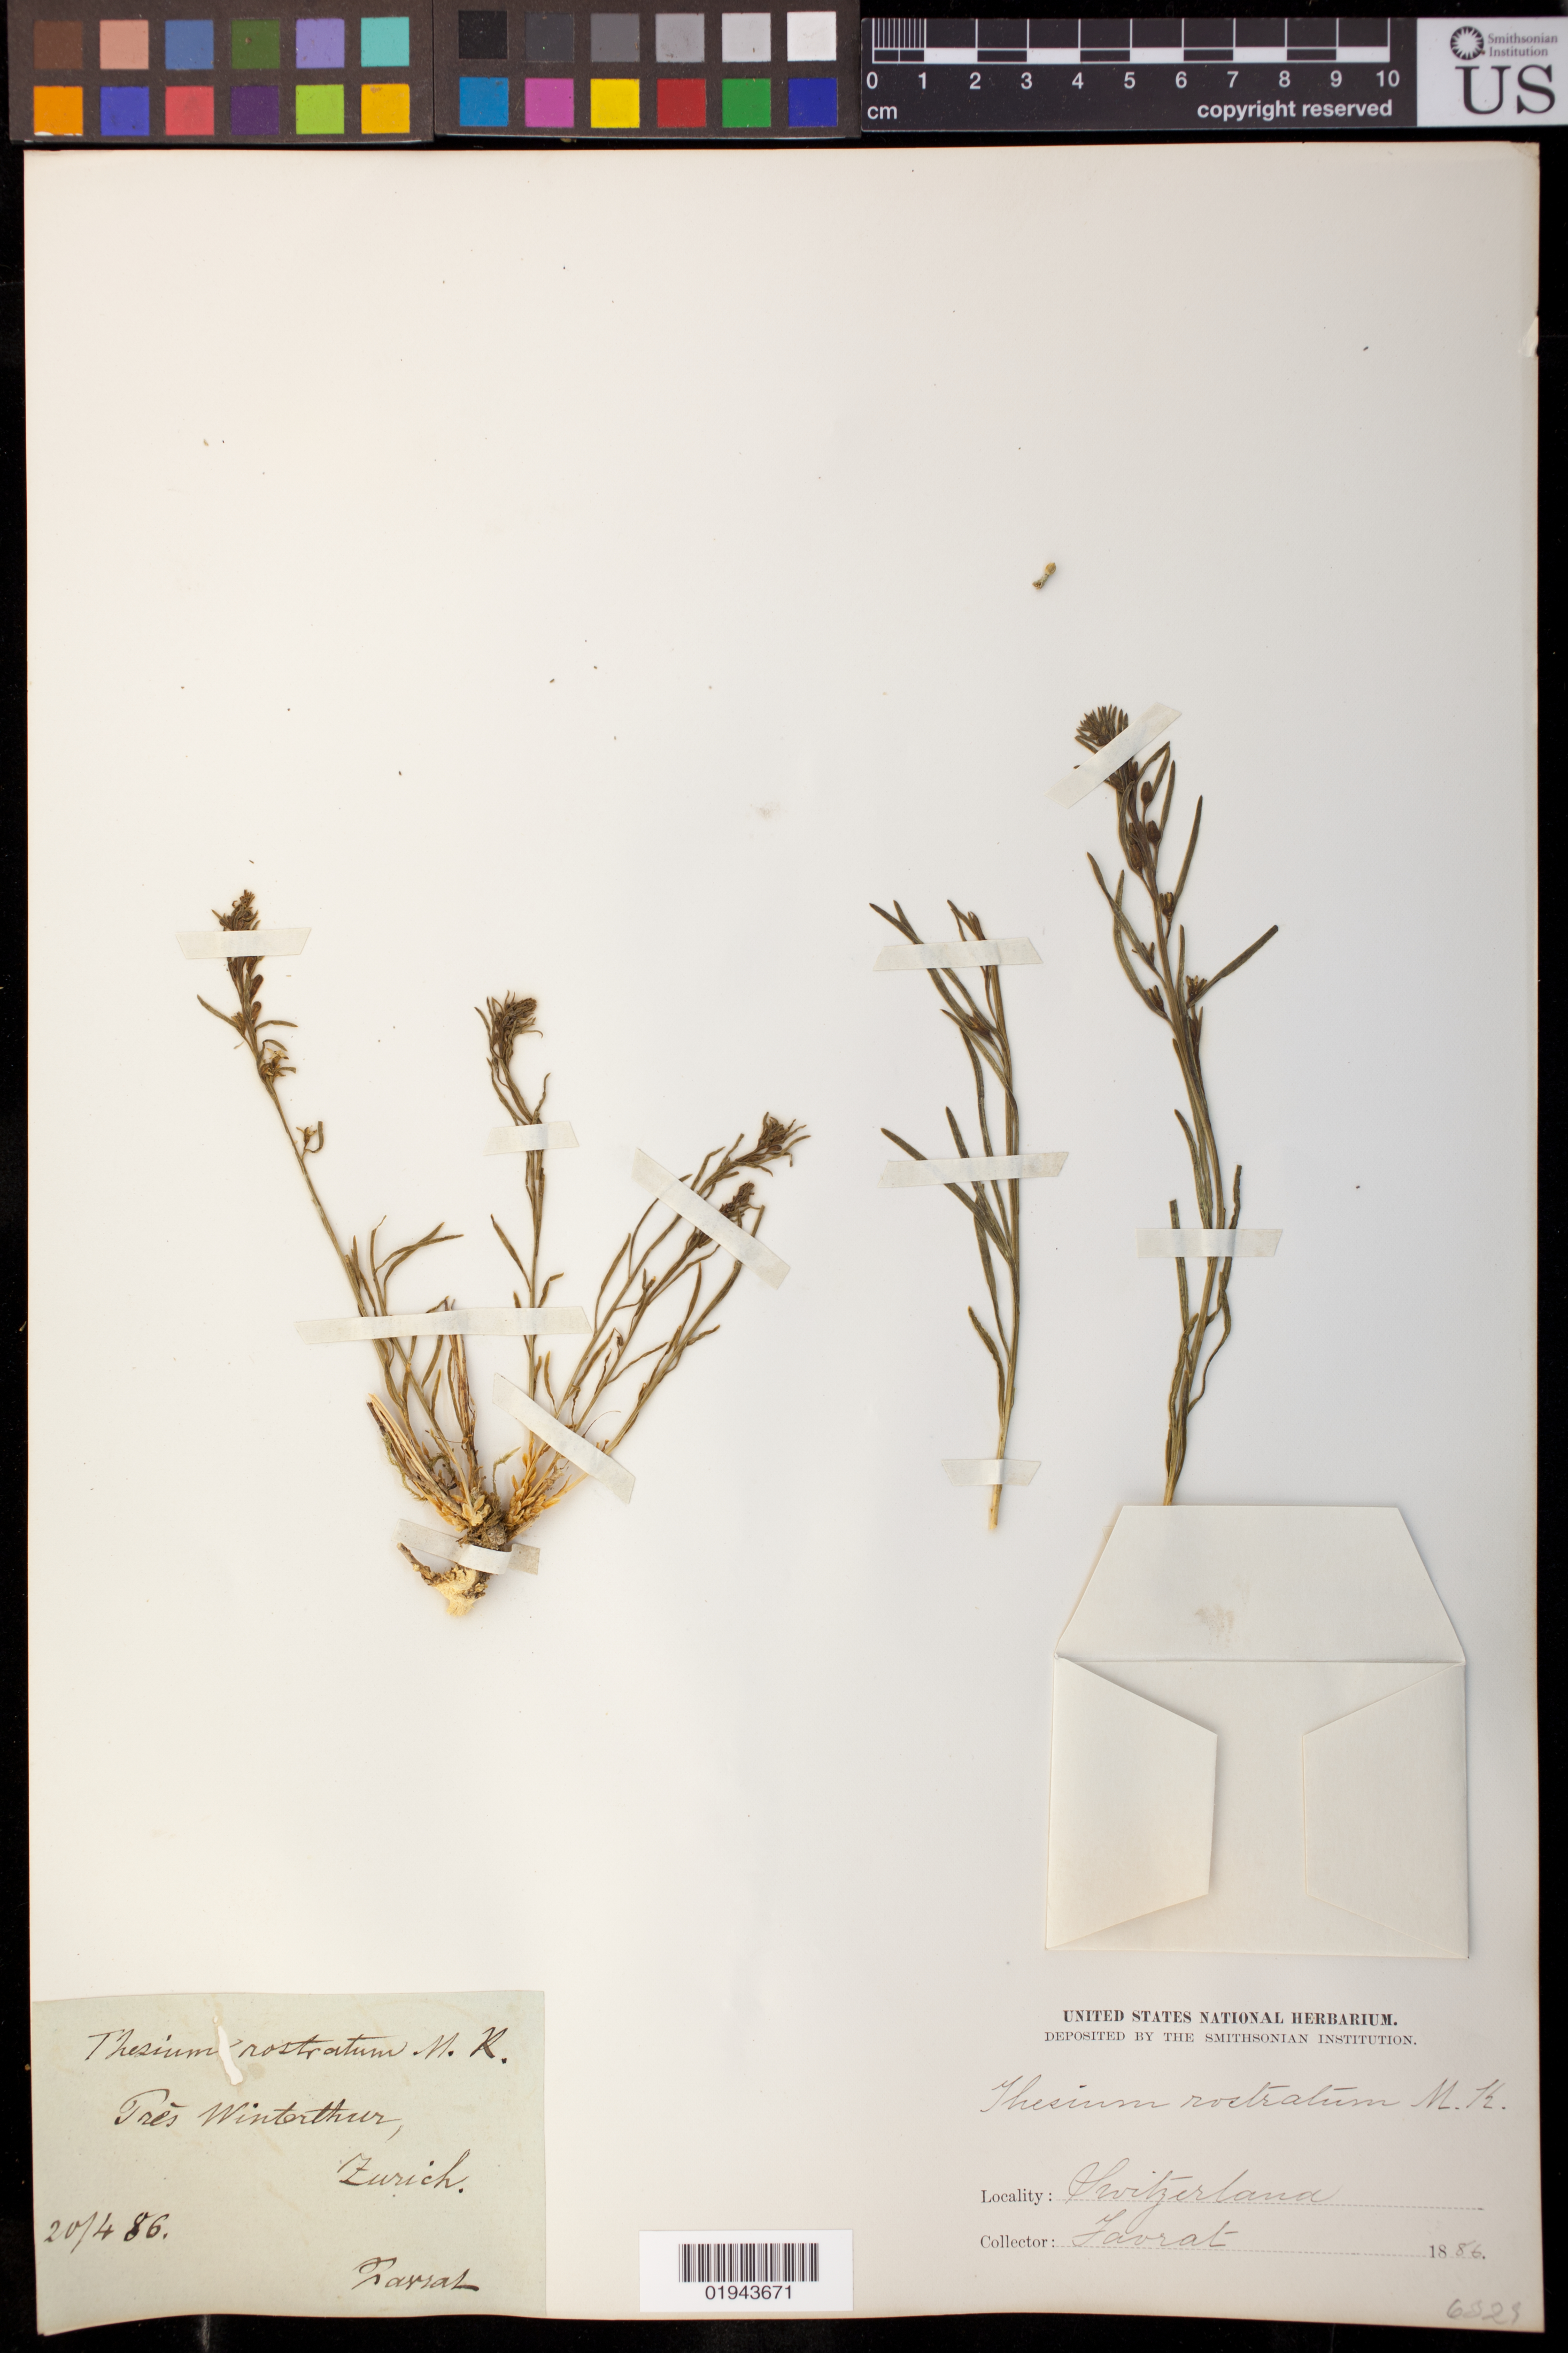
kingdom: Plantae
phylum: Tracheophyta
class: Magnoliopsida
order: Santalales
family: Thesiaceae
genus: Thesium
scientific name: Thesium rostratum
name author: Mert. & W.D.J. Koch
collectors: L. Favrat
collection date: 1886-04-20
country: Switzerland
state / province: Zurich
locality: Winterthur